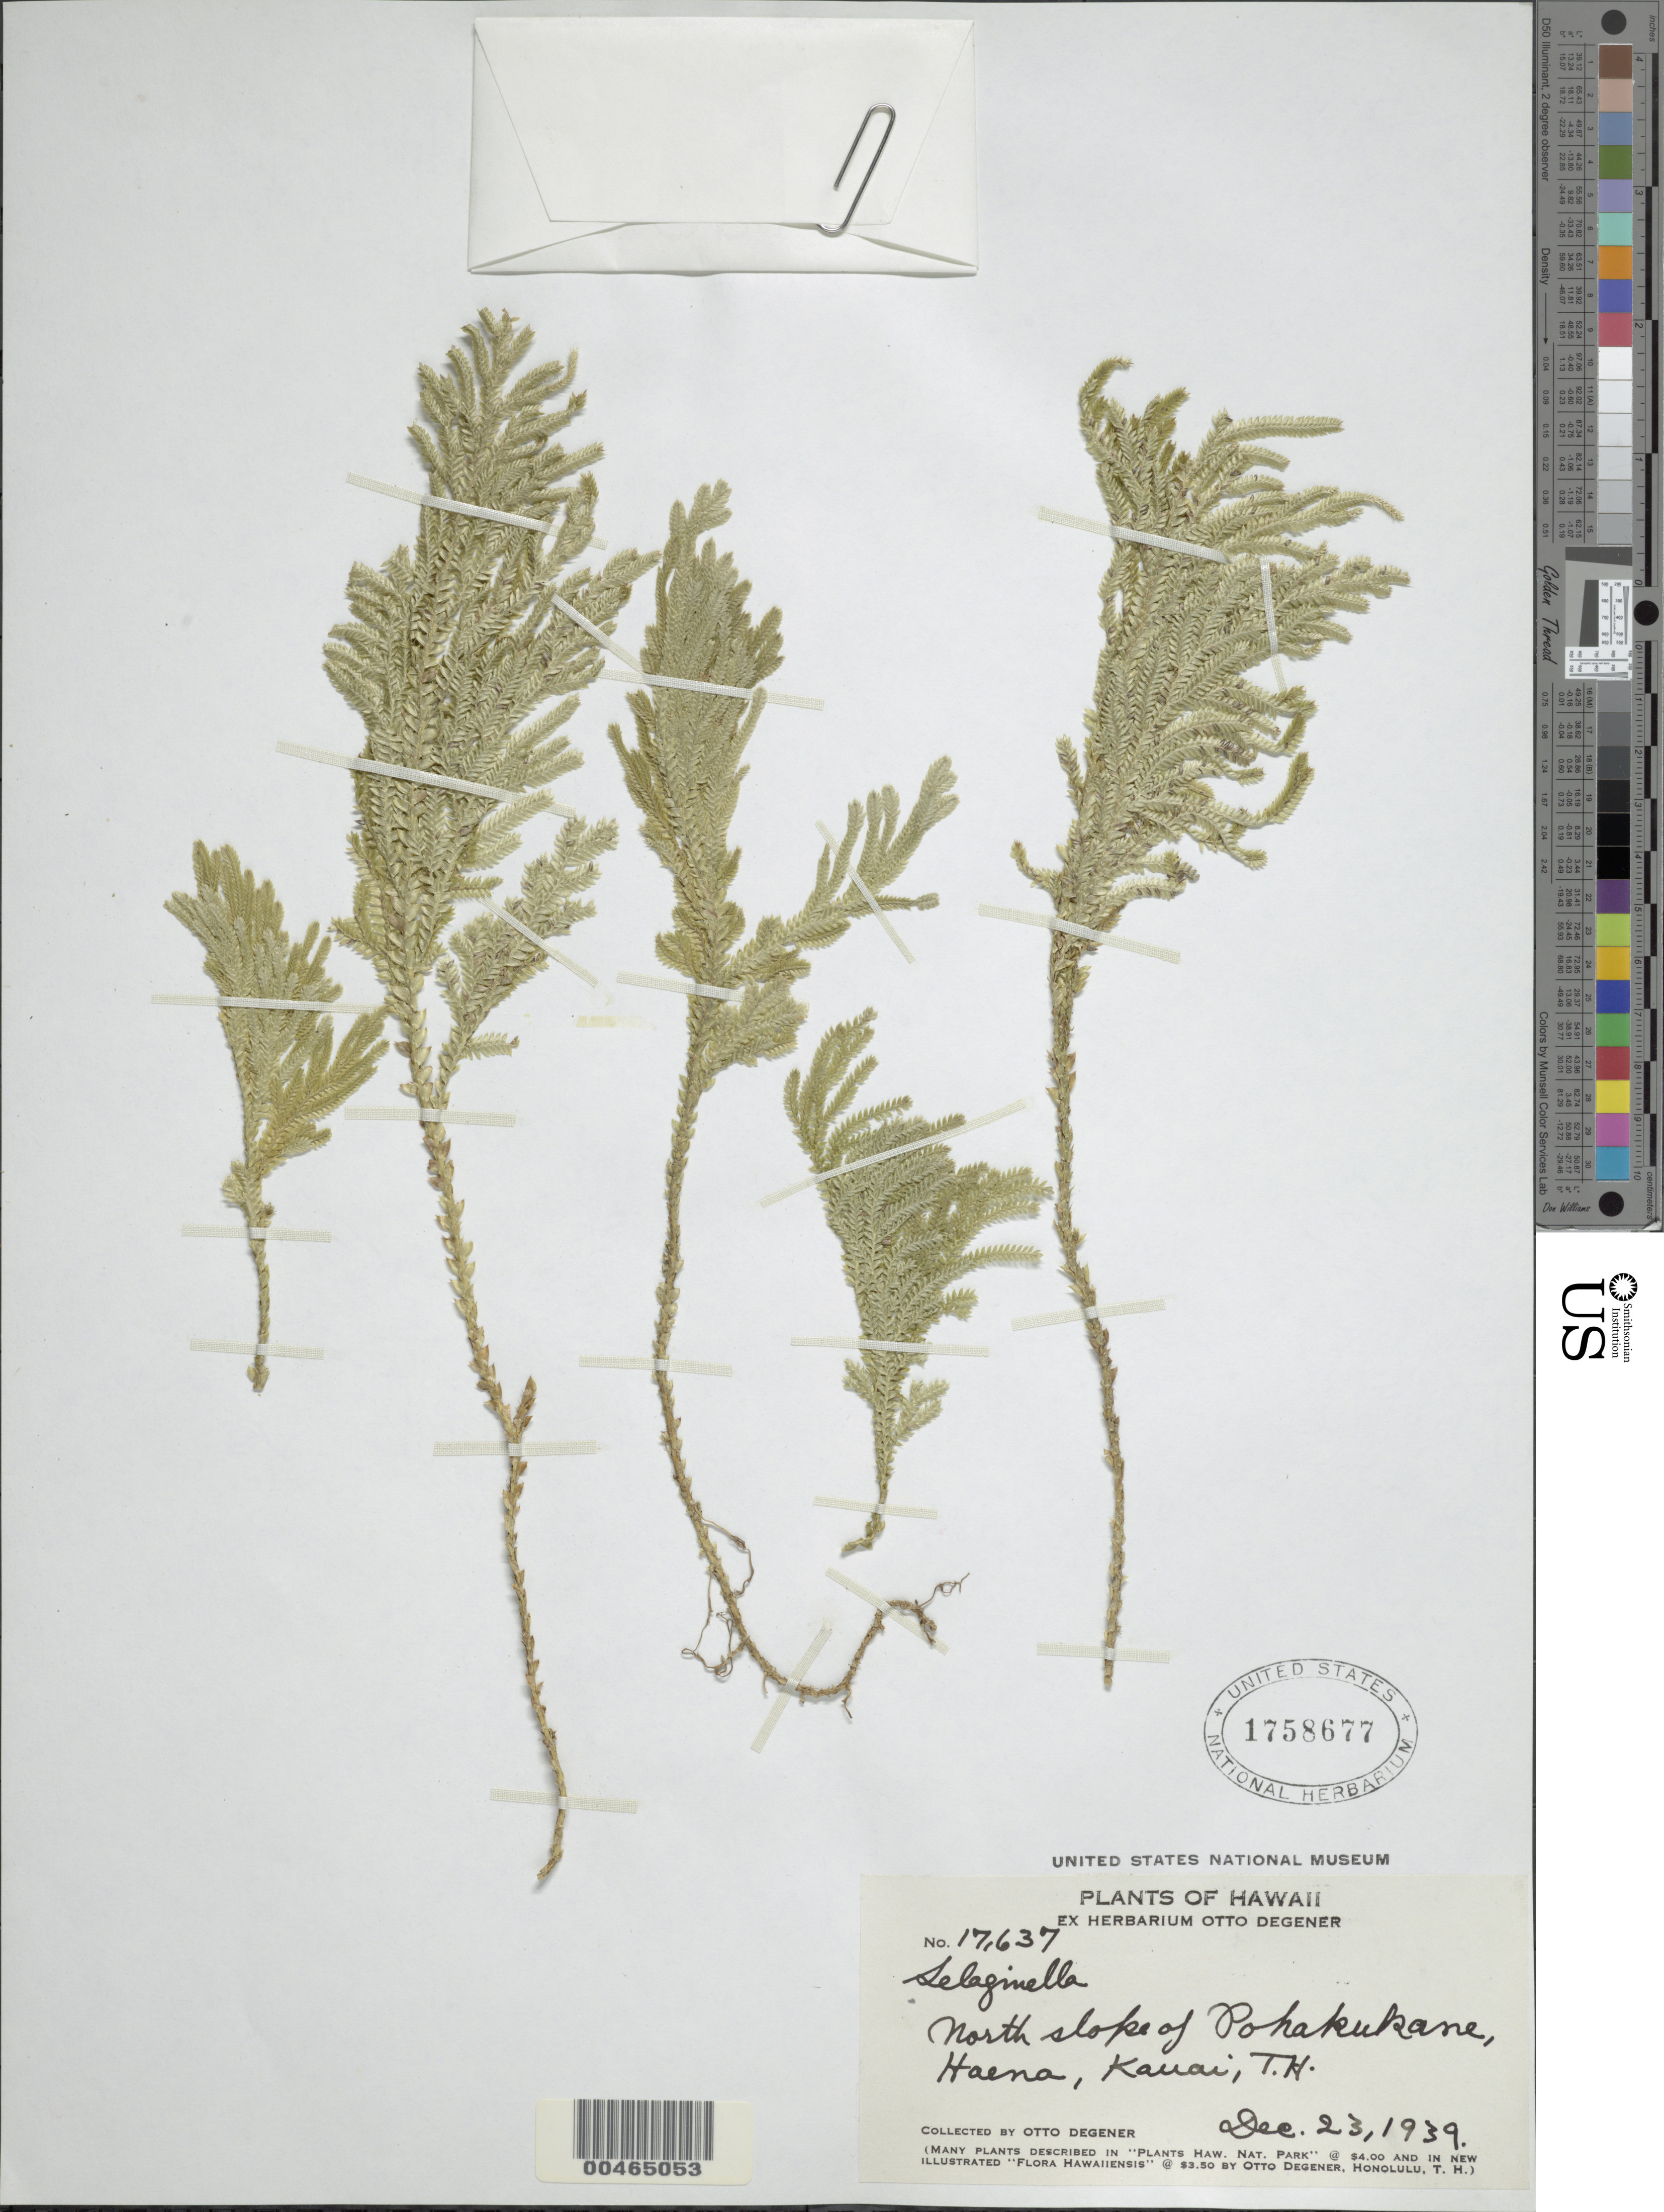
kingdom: Plantae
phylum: Tracheophyta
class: Lycopodiopsida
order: Selaginellales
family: Selaginellaceae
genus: Selaginella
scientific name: Selaginella sp.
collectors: O. Degener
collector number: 17637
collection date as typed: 23 Dec 1939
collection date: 1939-12-23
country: United States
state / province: Hawaii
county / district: Kauai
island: Kaua'i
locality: N slope of Pohakukane, Haena, Kauai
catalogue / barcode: US 1758677